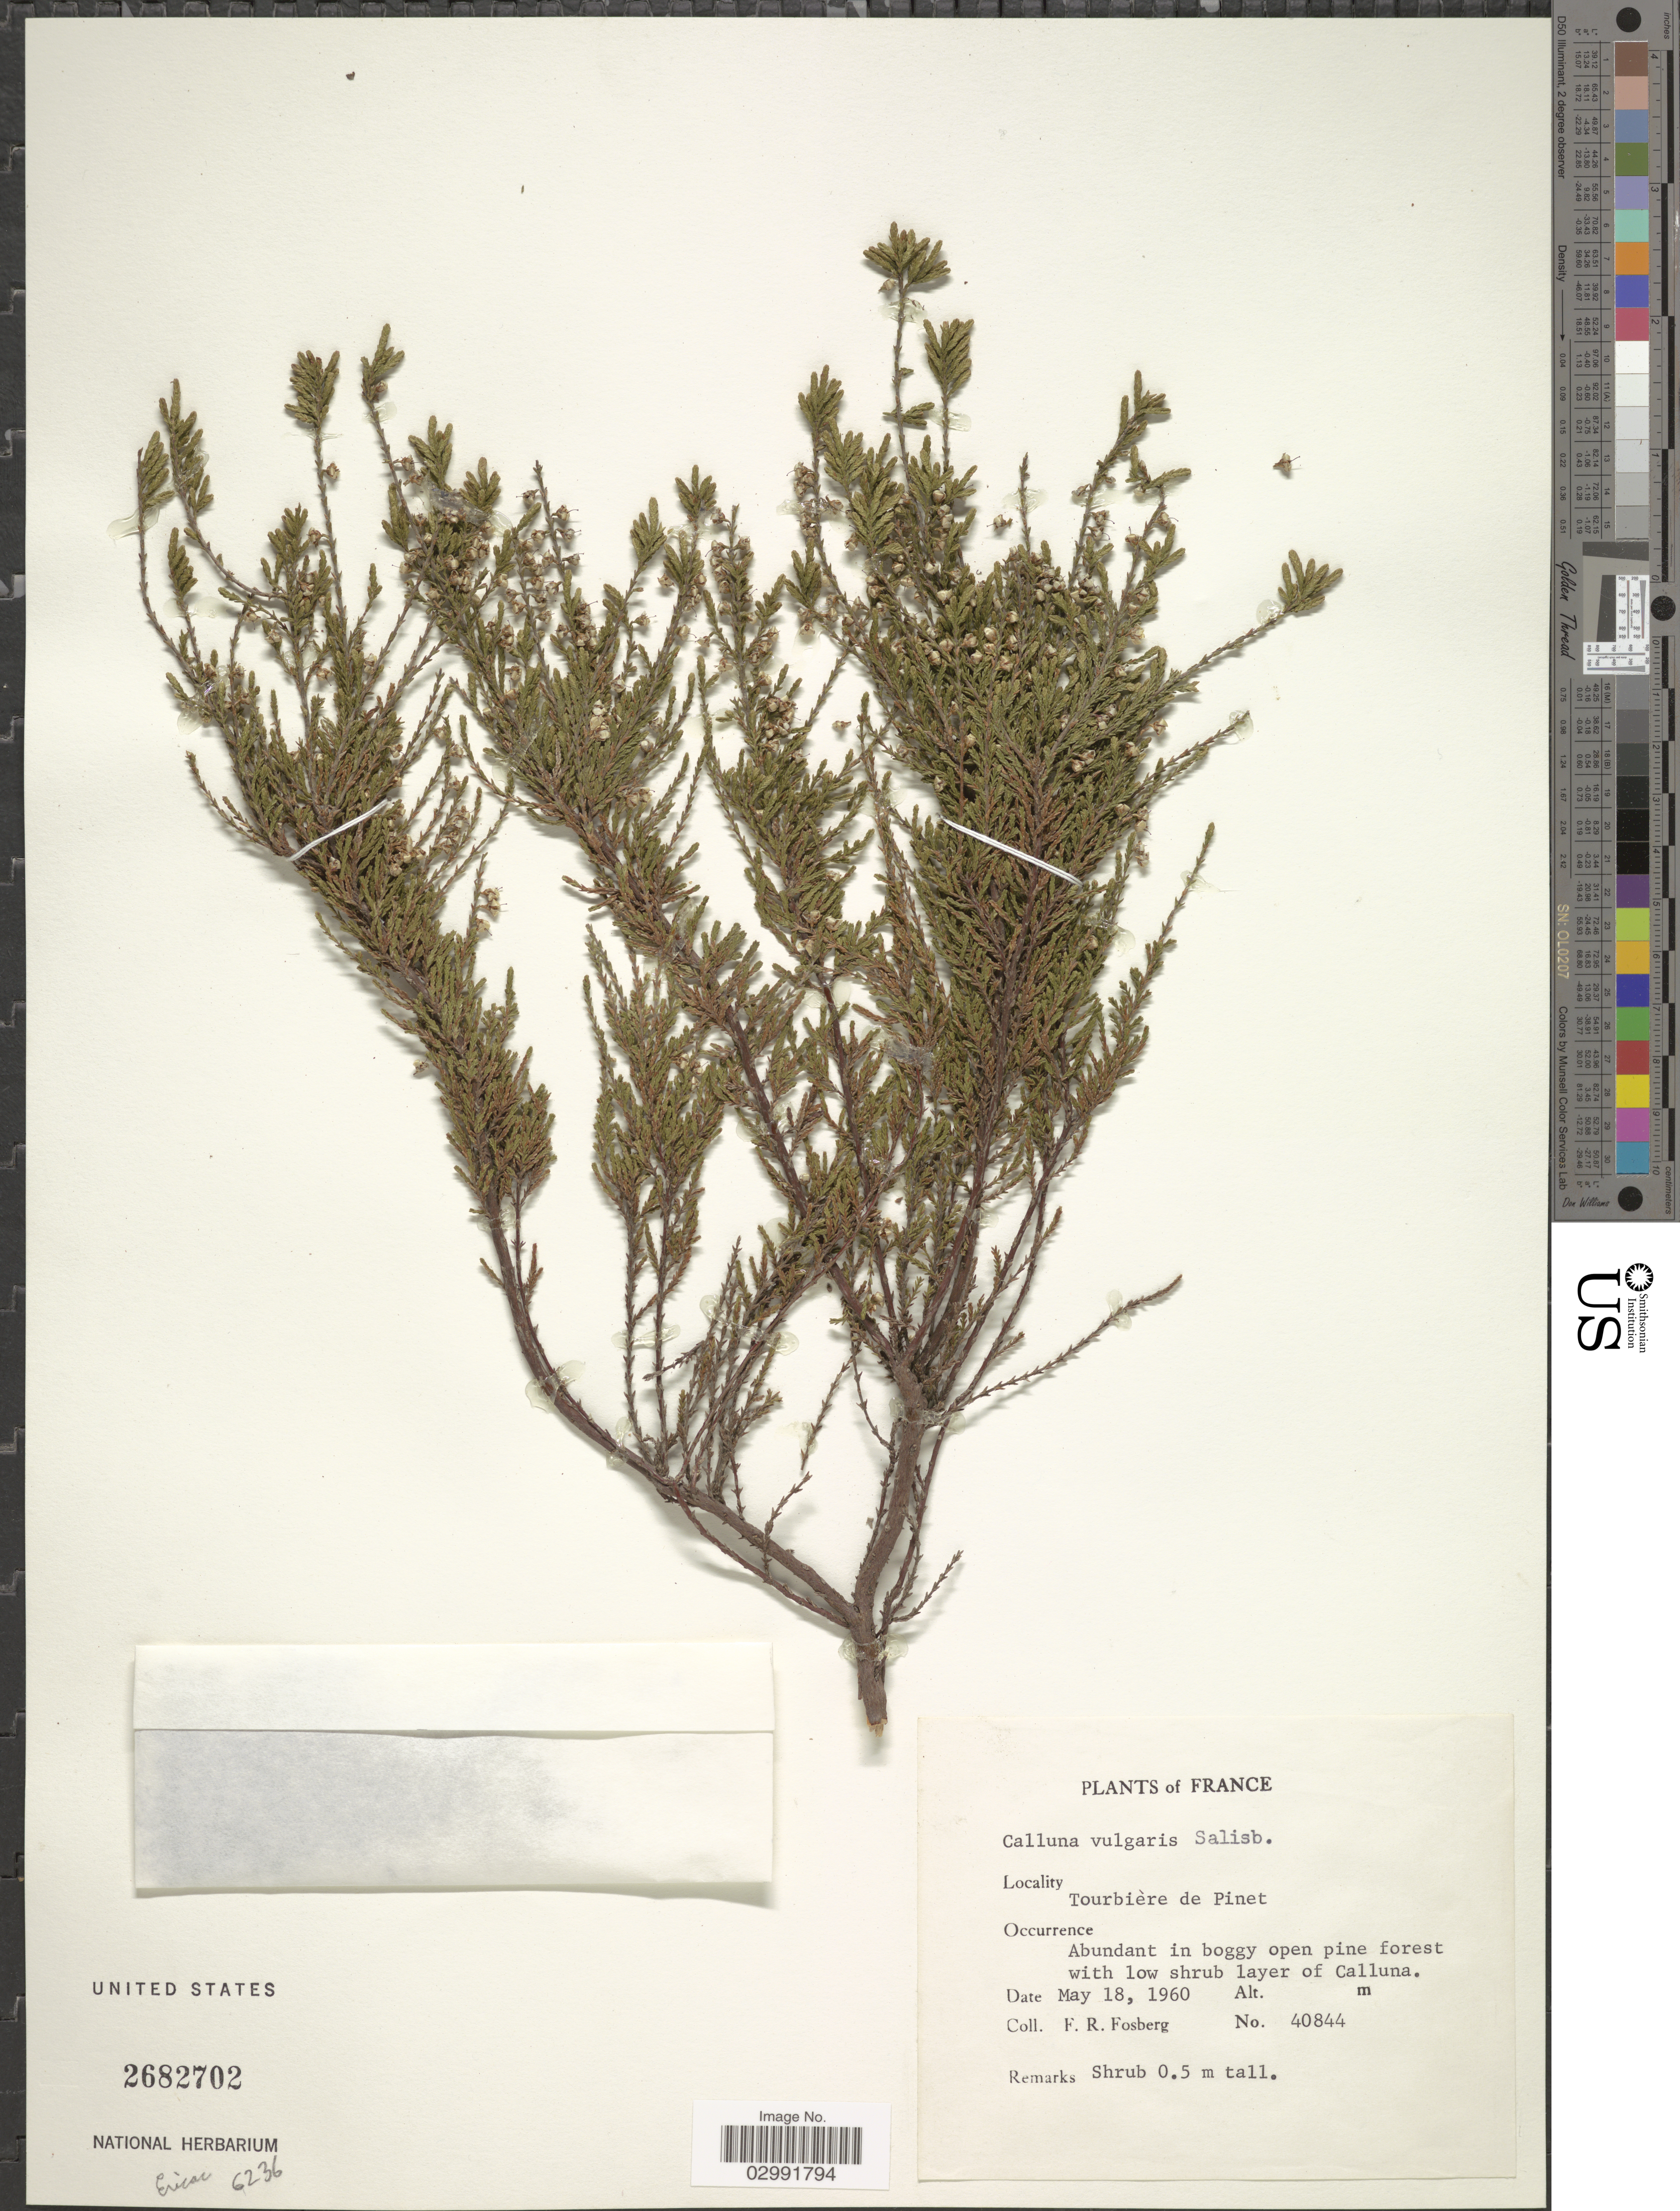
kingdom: Plantae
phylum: Tracheophyta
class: Magnoliopsida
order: Ericales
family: Ericaceae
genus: Calluna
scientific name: Calluna vulgaris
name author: (L.) Hull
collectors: F. R. Fosberg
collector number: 40844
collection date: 1960-05-18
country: France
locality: Tourbière de Pinet.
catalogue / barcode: US 2682702